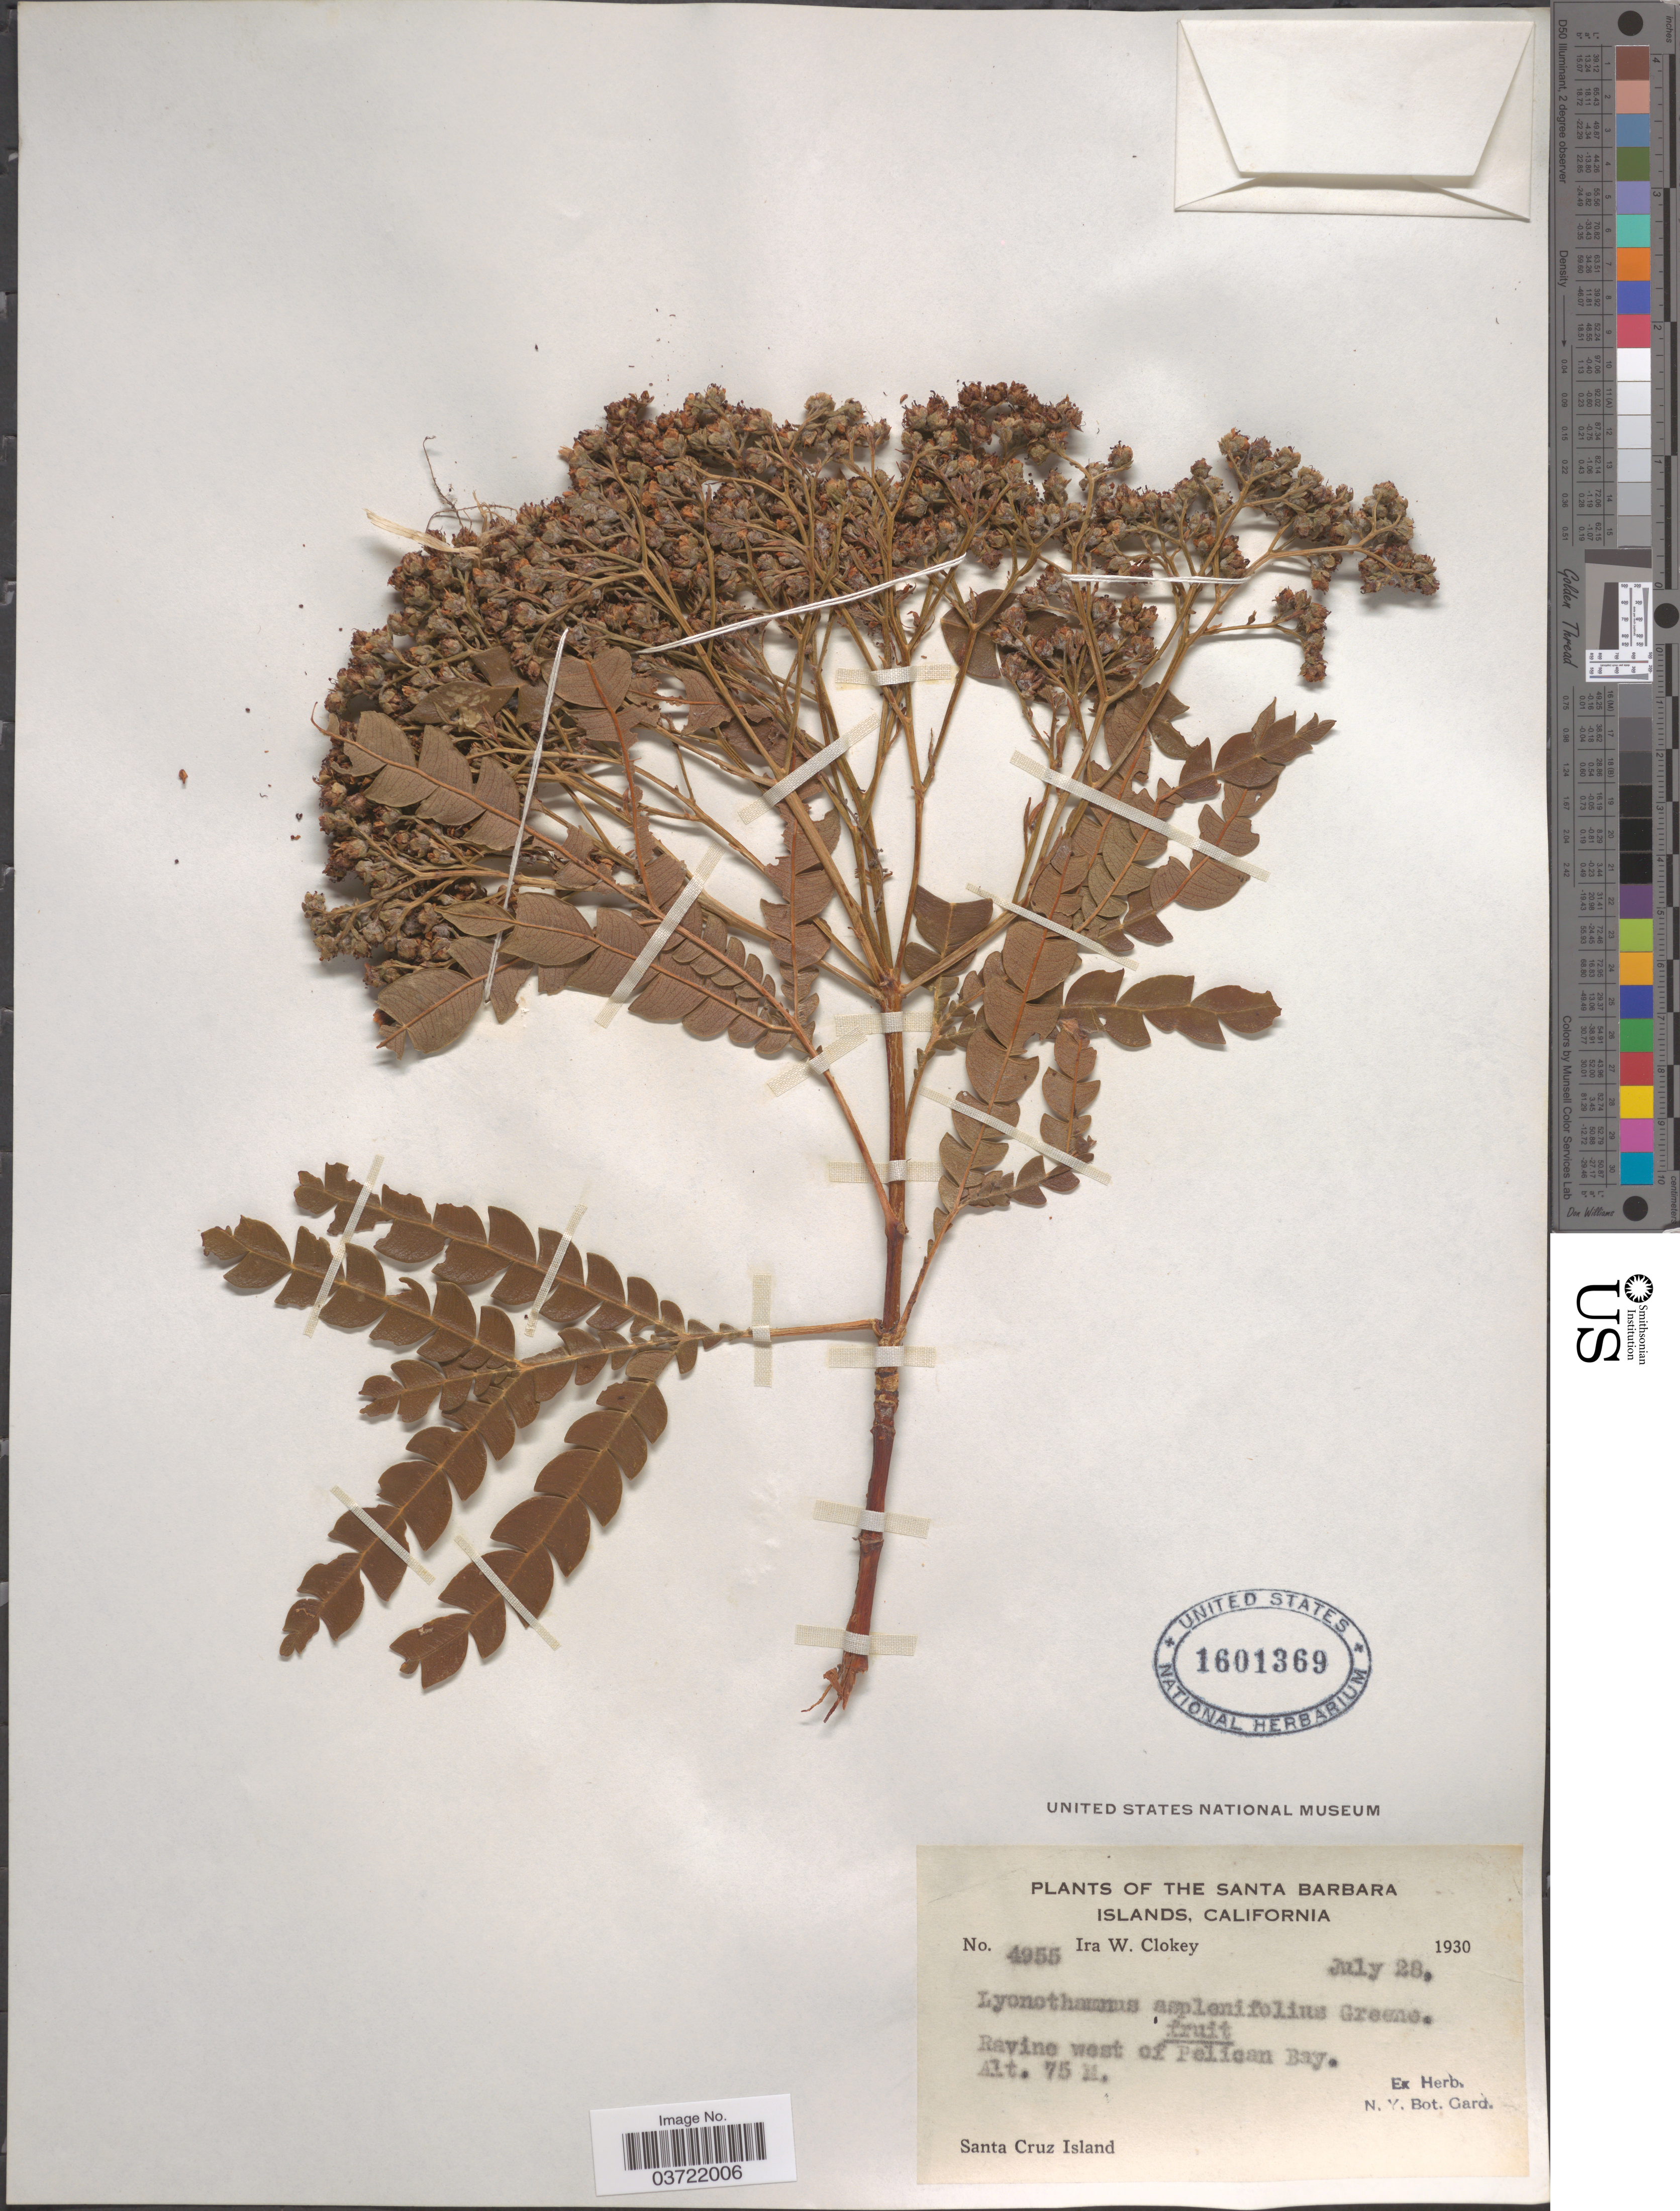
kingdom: Plantae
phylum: Tracheophyta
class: Magnoliopsida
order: Rosales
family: Rosaceae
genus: Lyonothamnus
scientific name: Lyonothamnus floribundus var. aspleniifolius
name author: (Greene) Brandegee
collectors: I. W. Clokey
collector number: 4955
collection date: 1930-07-28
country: United States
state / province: California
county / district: Santa Barbara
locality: The Santa Barbara Islands. Ravine west of Pelican Bay. Santa Cruz Island.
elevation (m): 75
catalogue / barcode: US 1601369